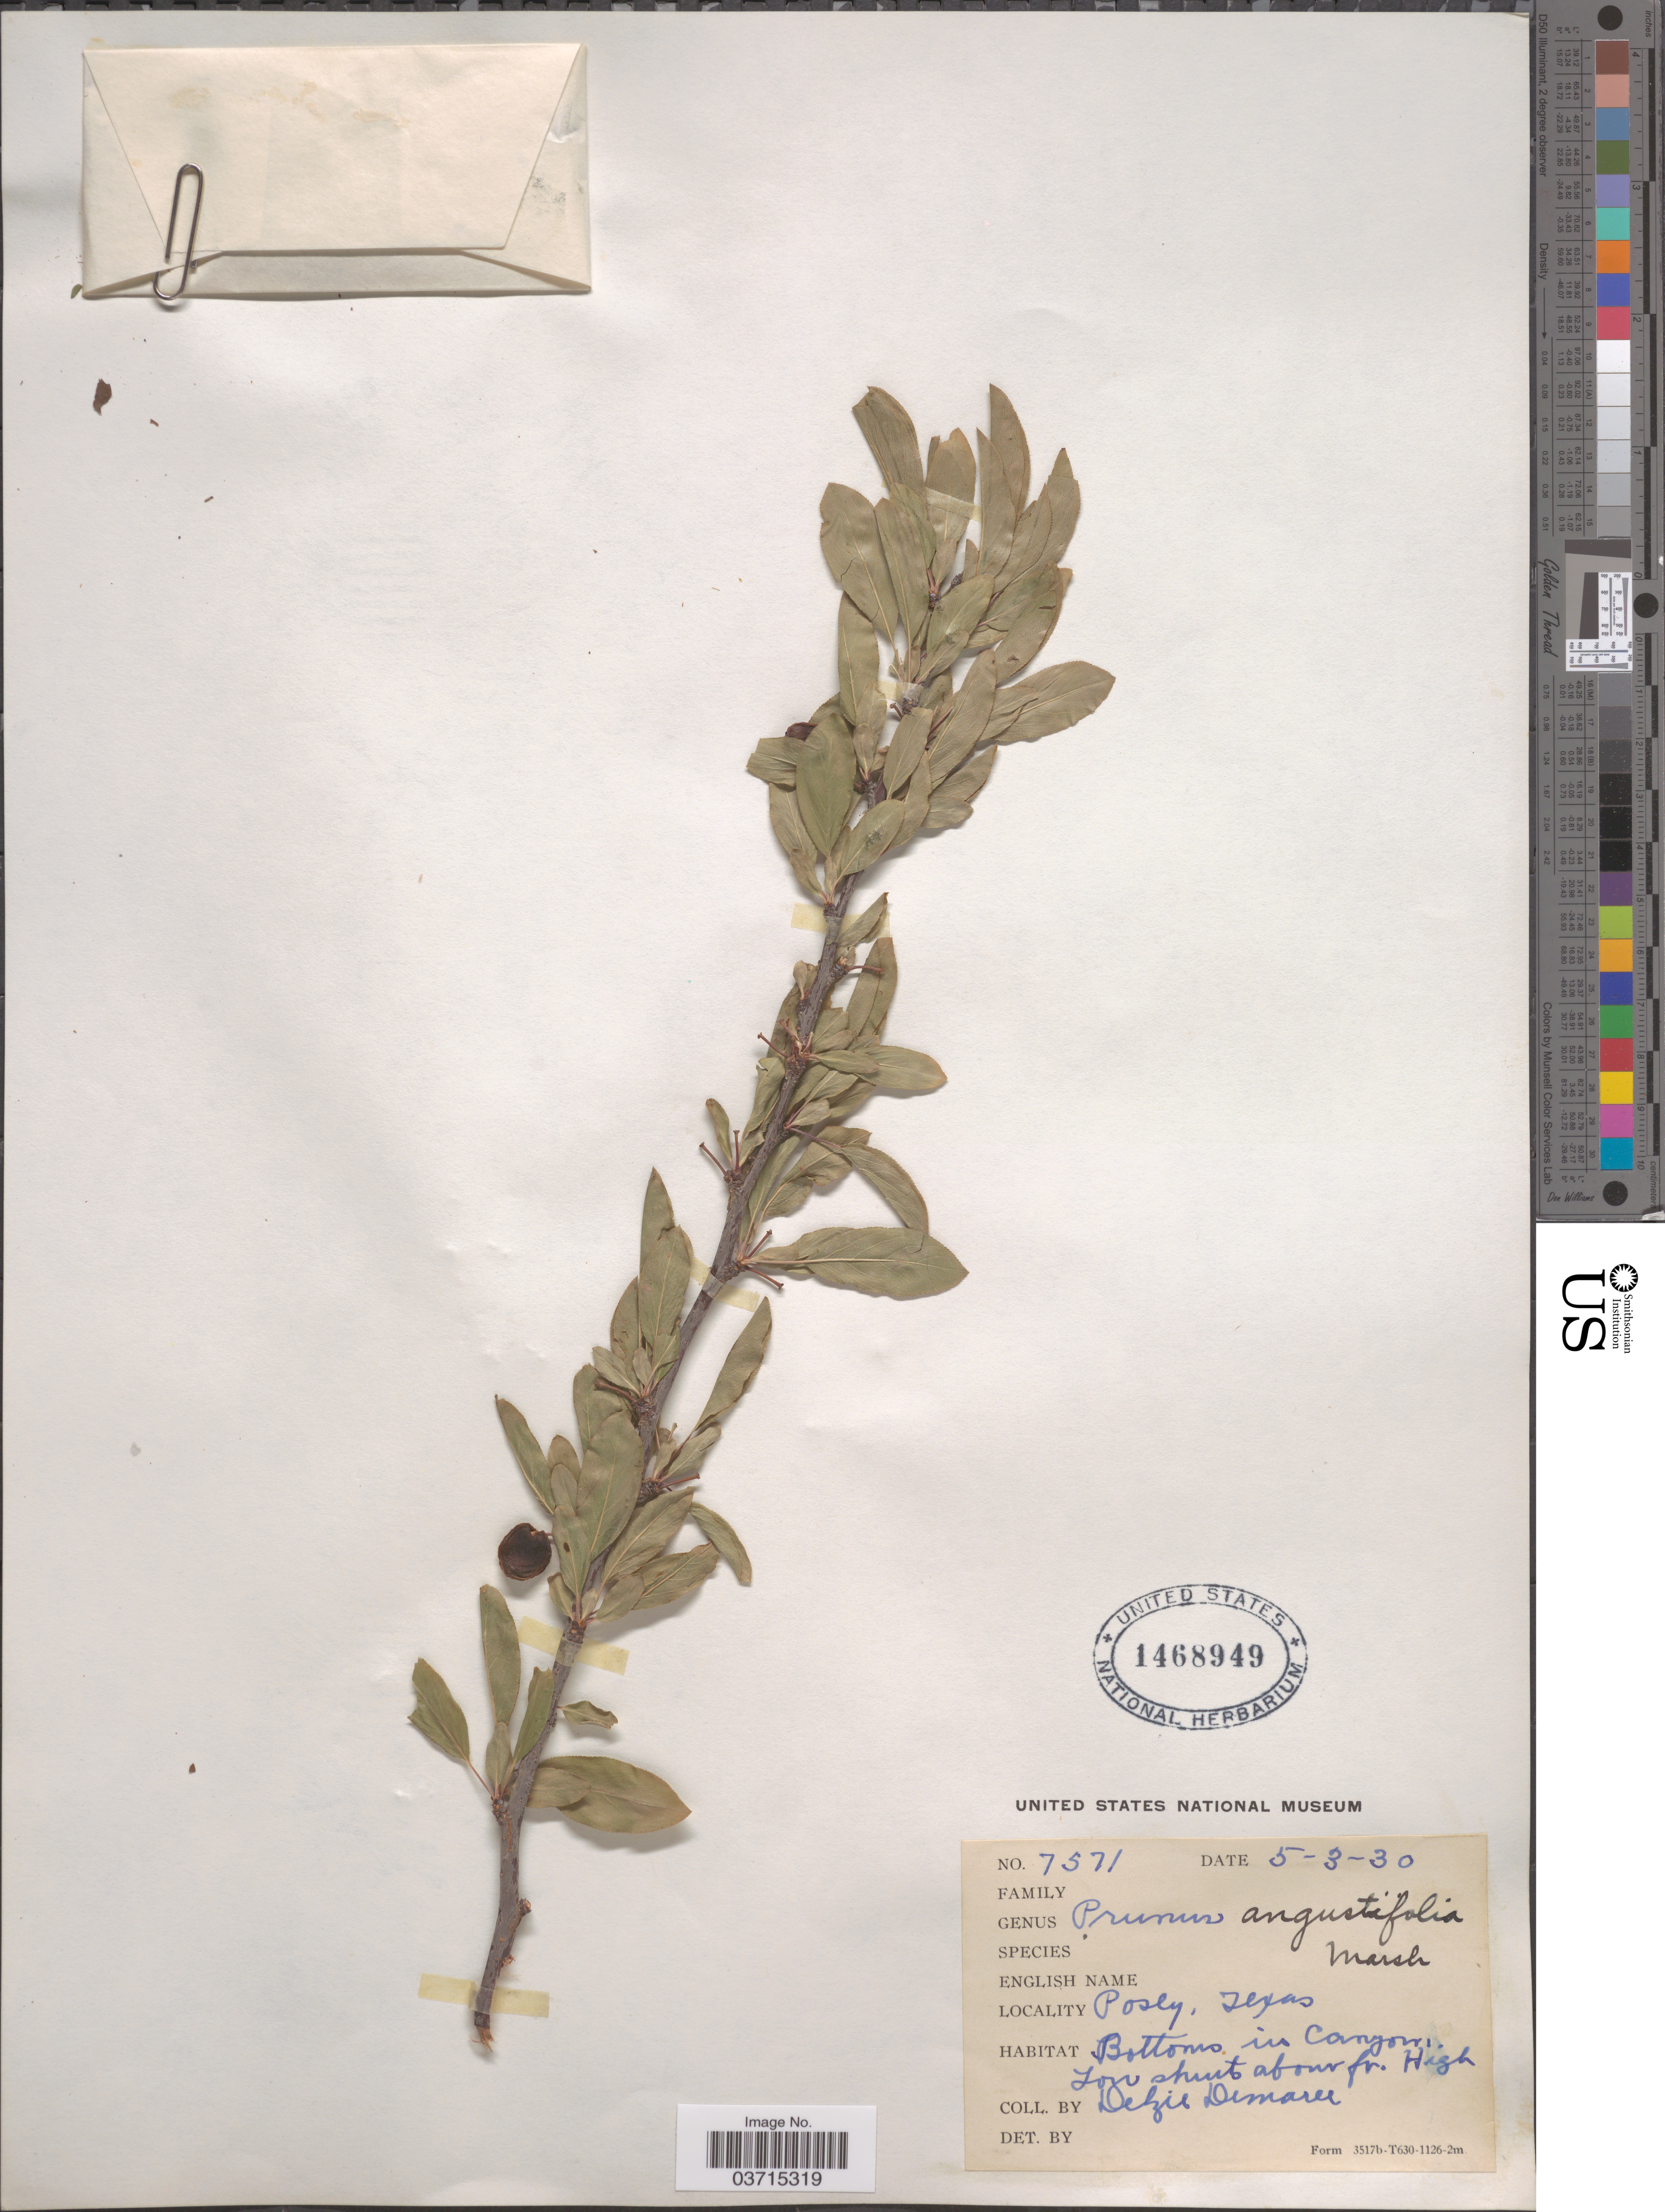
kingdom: Plantae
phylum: Tracheophyta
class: Magnoliopsida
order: Rosales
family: Rosaceae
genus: Prunus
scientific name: Prunus angustifolia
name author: Marshall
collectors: D. Demaree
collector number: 7571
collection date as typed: Transcribed d/m/y: 3/5/30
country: United States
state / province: Texas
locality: Posly. Bottoms in Canyon.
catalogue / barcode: US 1468949